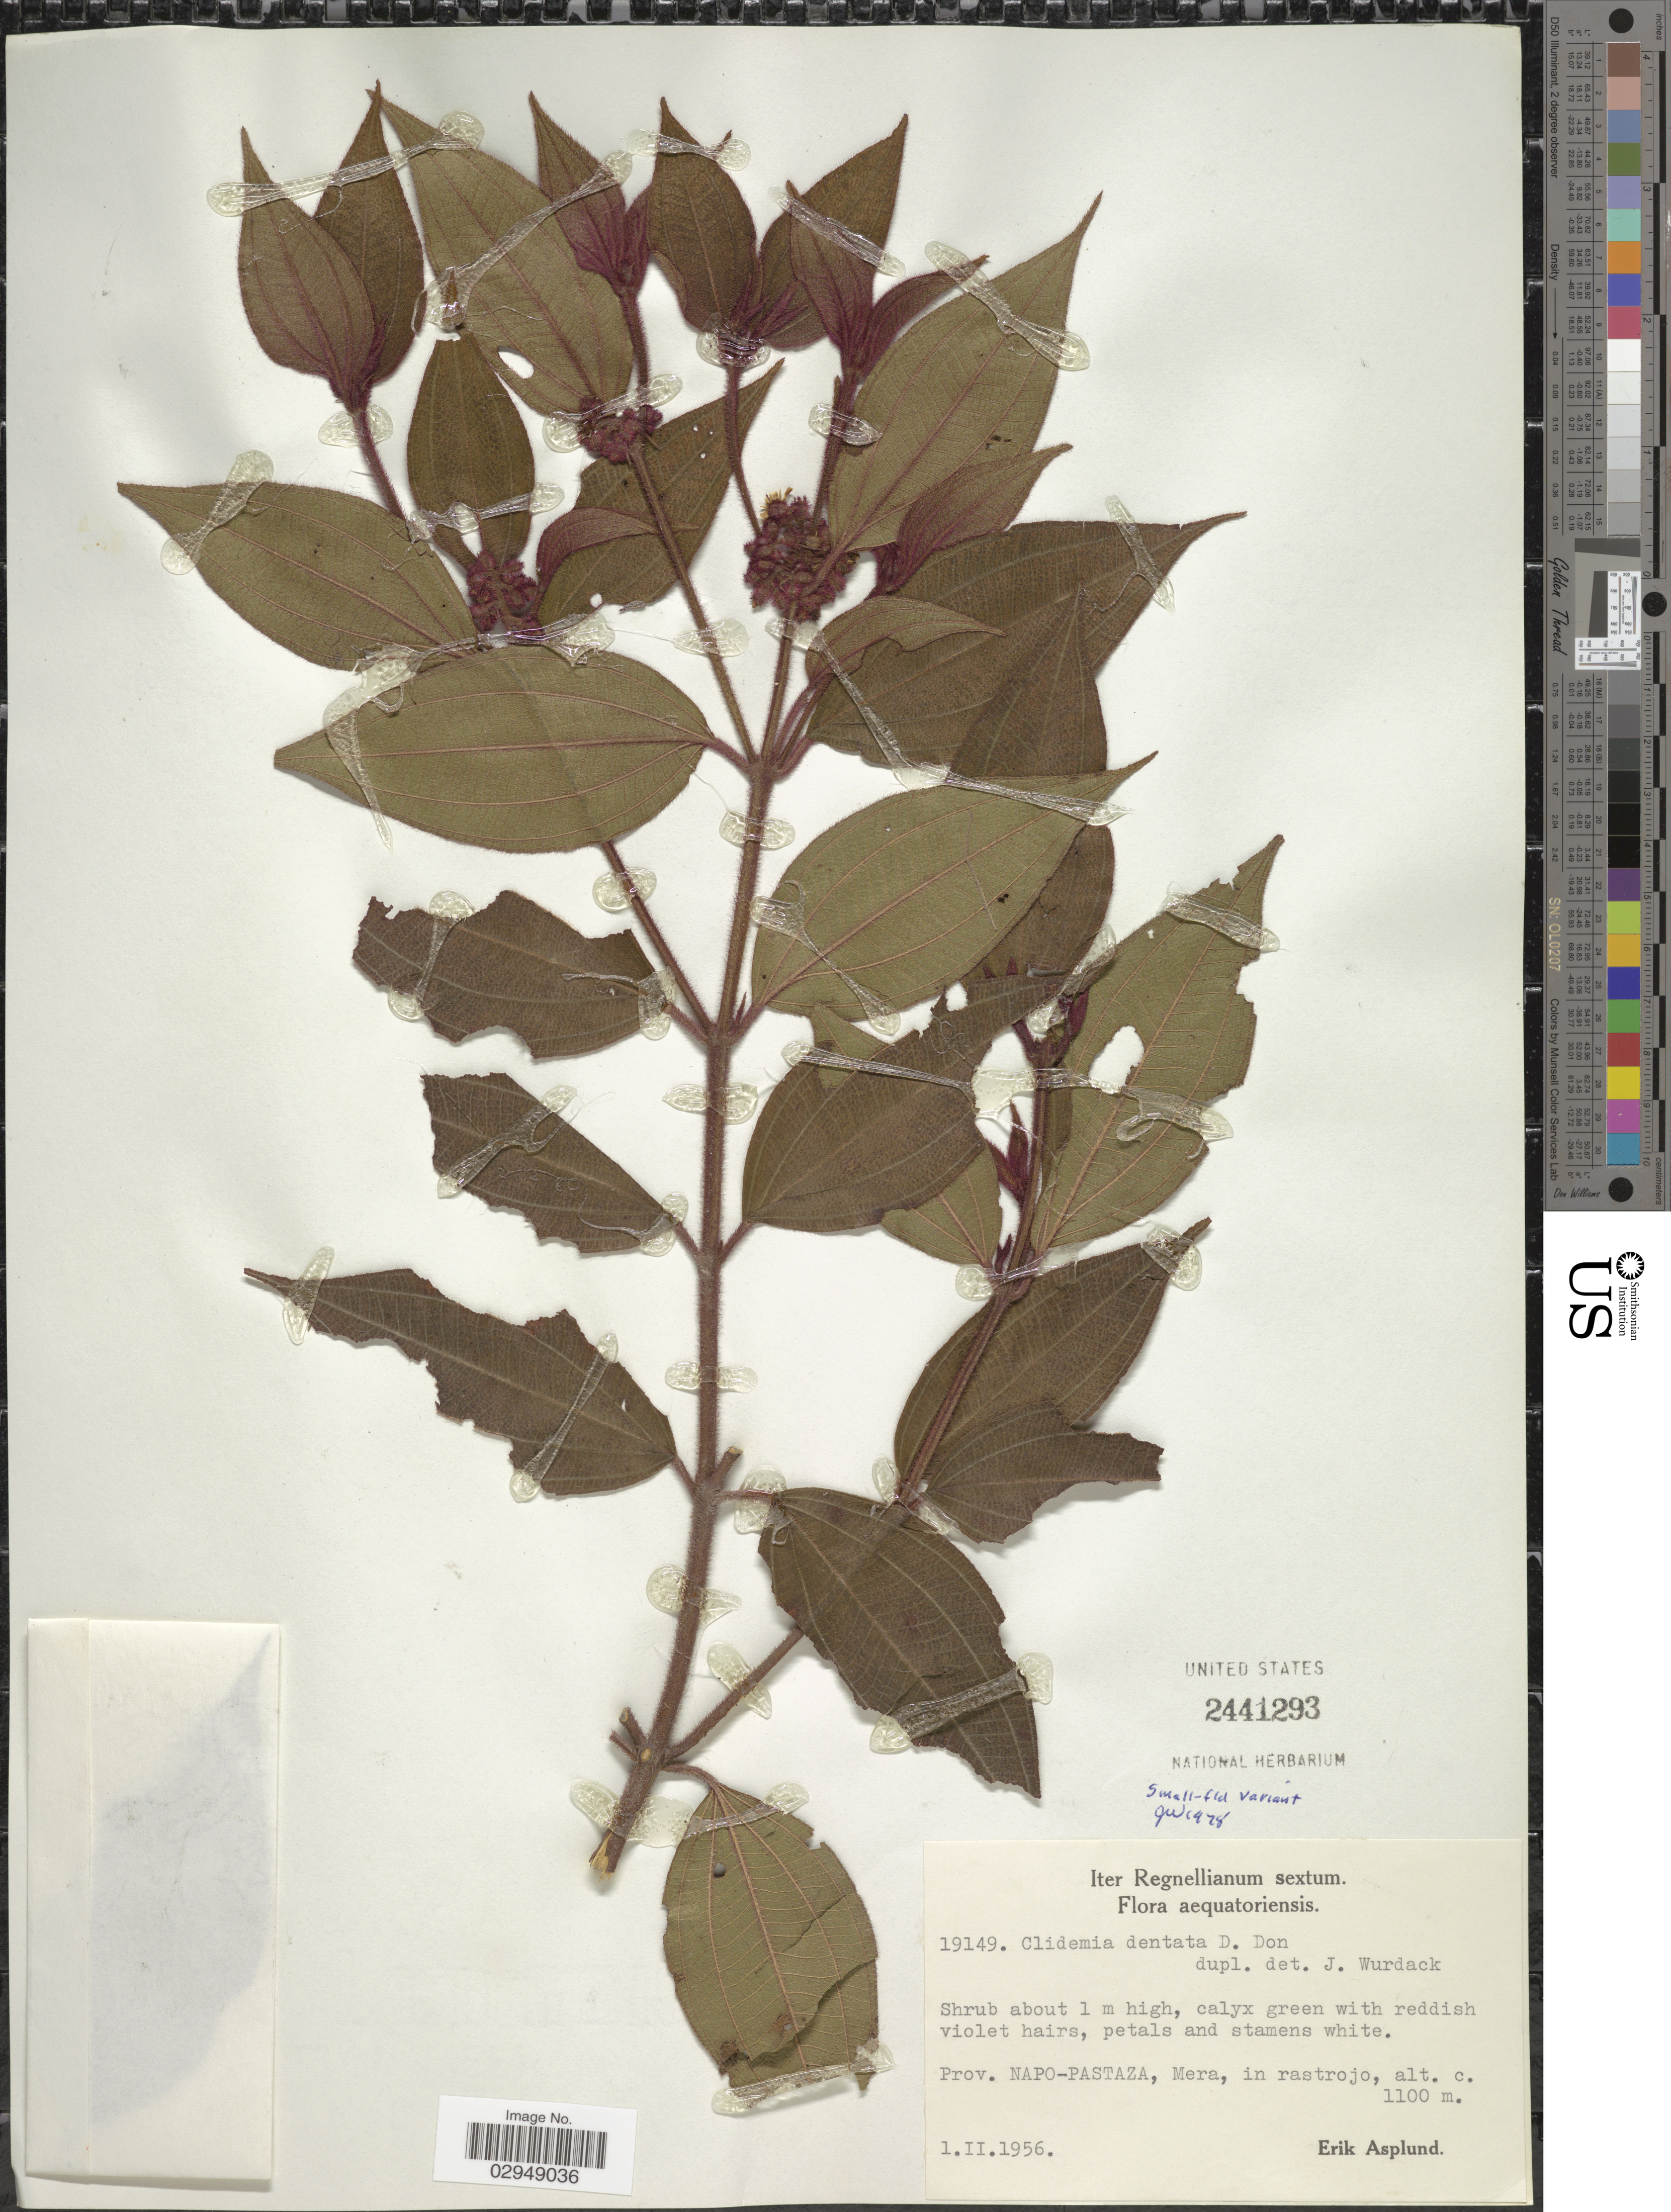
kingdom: Plantae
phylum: Tracheophyta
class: Magnoliopsida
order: Myrtales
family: Melastomataceae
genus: Clidemia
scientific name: Clidemia dentata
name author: D. Don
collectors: E. Asplund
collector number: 19149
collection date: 1956-02-01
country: Ecuador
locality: Prov. Napo-Pastaza, Mera.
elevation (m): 1100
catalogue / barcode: US 2441293